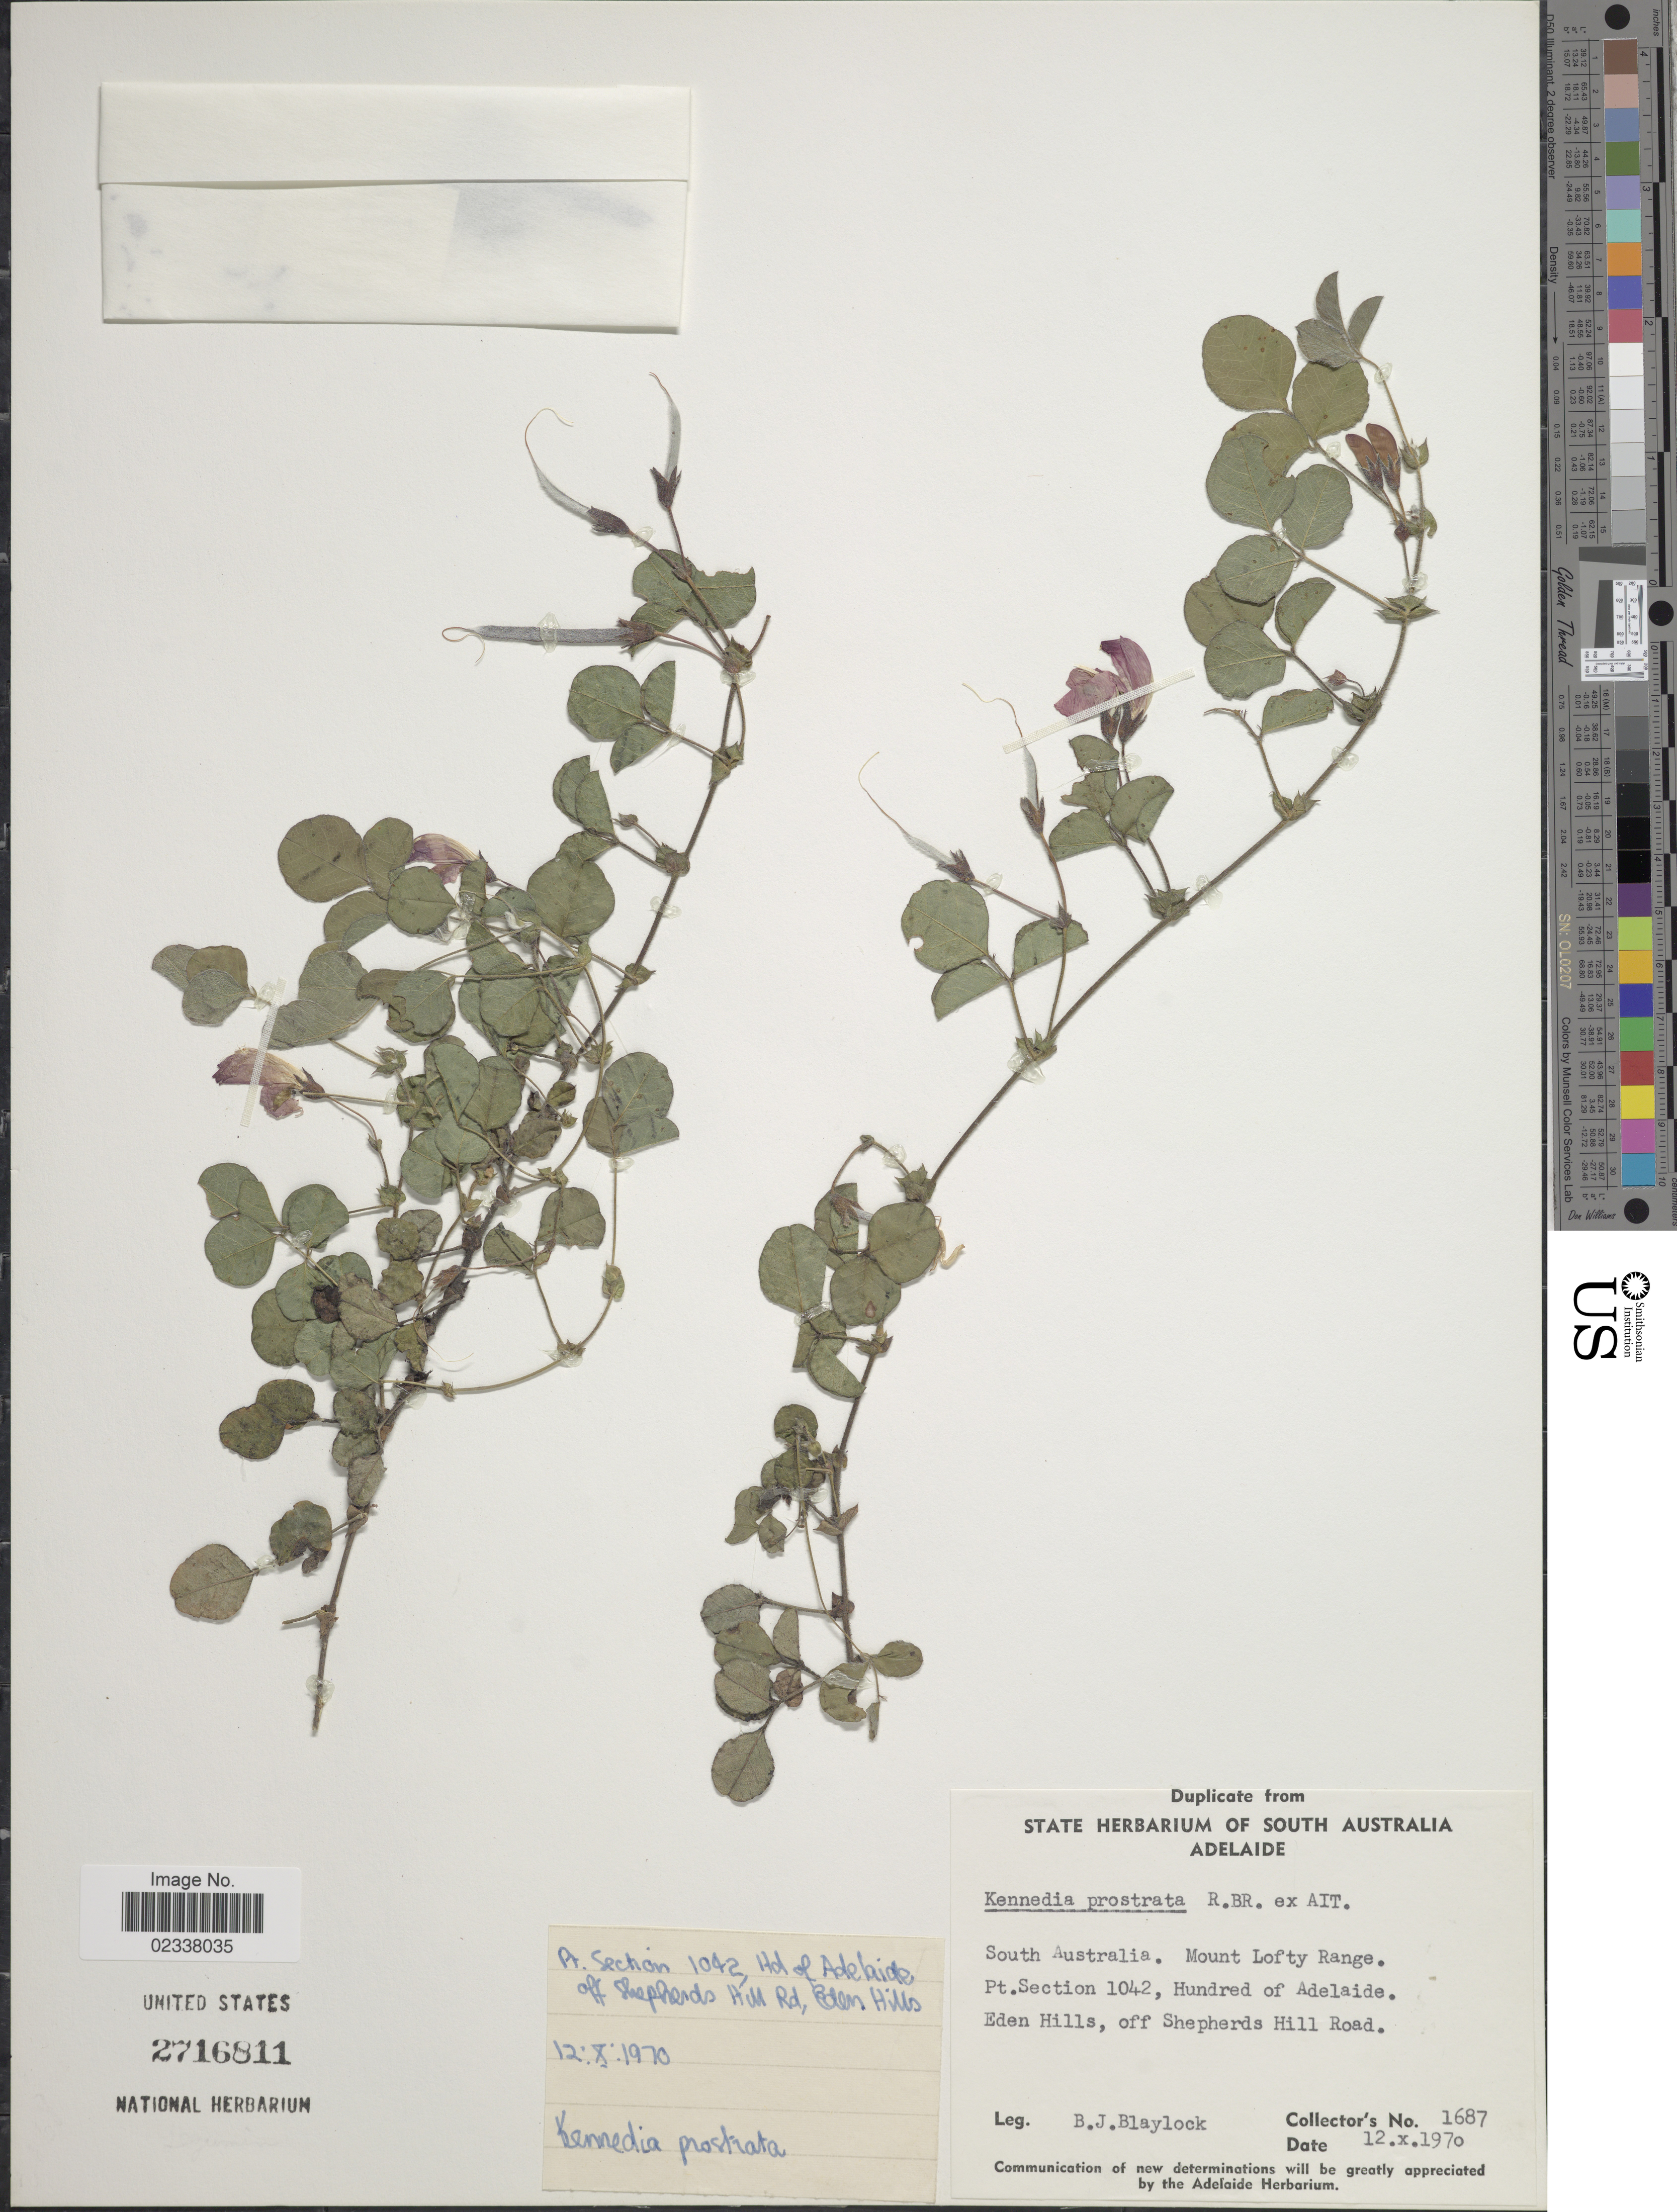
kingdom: Plantae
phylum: Tracheophyta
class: Magnoliopsida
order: Fabales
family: Fabaceae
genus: Kennedia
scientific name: Kennedia prostrata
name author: R. Br.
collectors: B. Blaylock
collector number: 1687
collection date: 1970-10-12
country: Australia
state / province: South Australia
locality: Mount Lofty Range. Pt Section 1042, Hundred of Adelaide. Eden Hills, off Shepherds Hill Road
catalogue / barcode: US 2716811